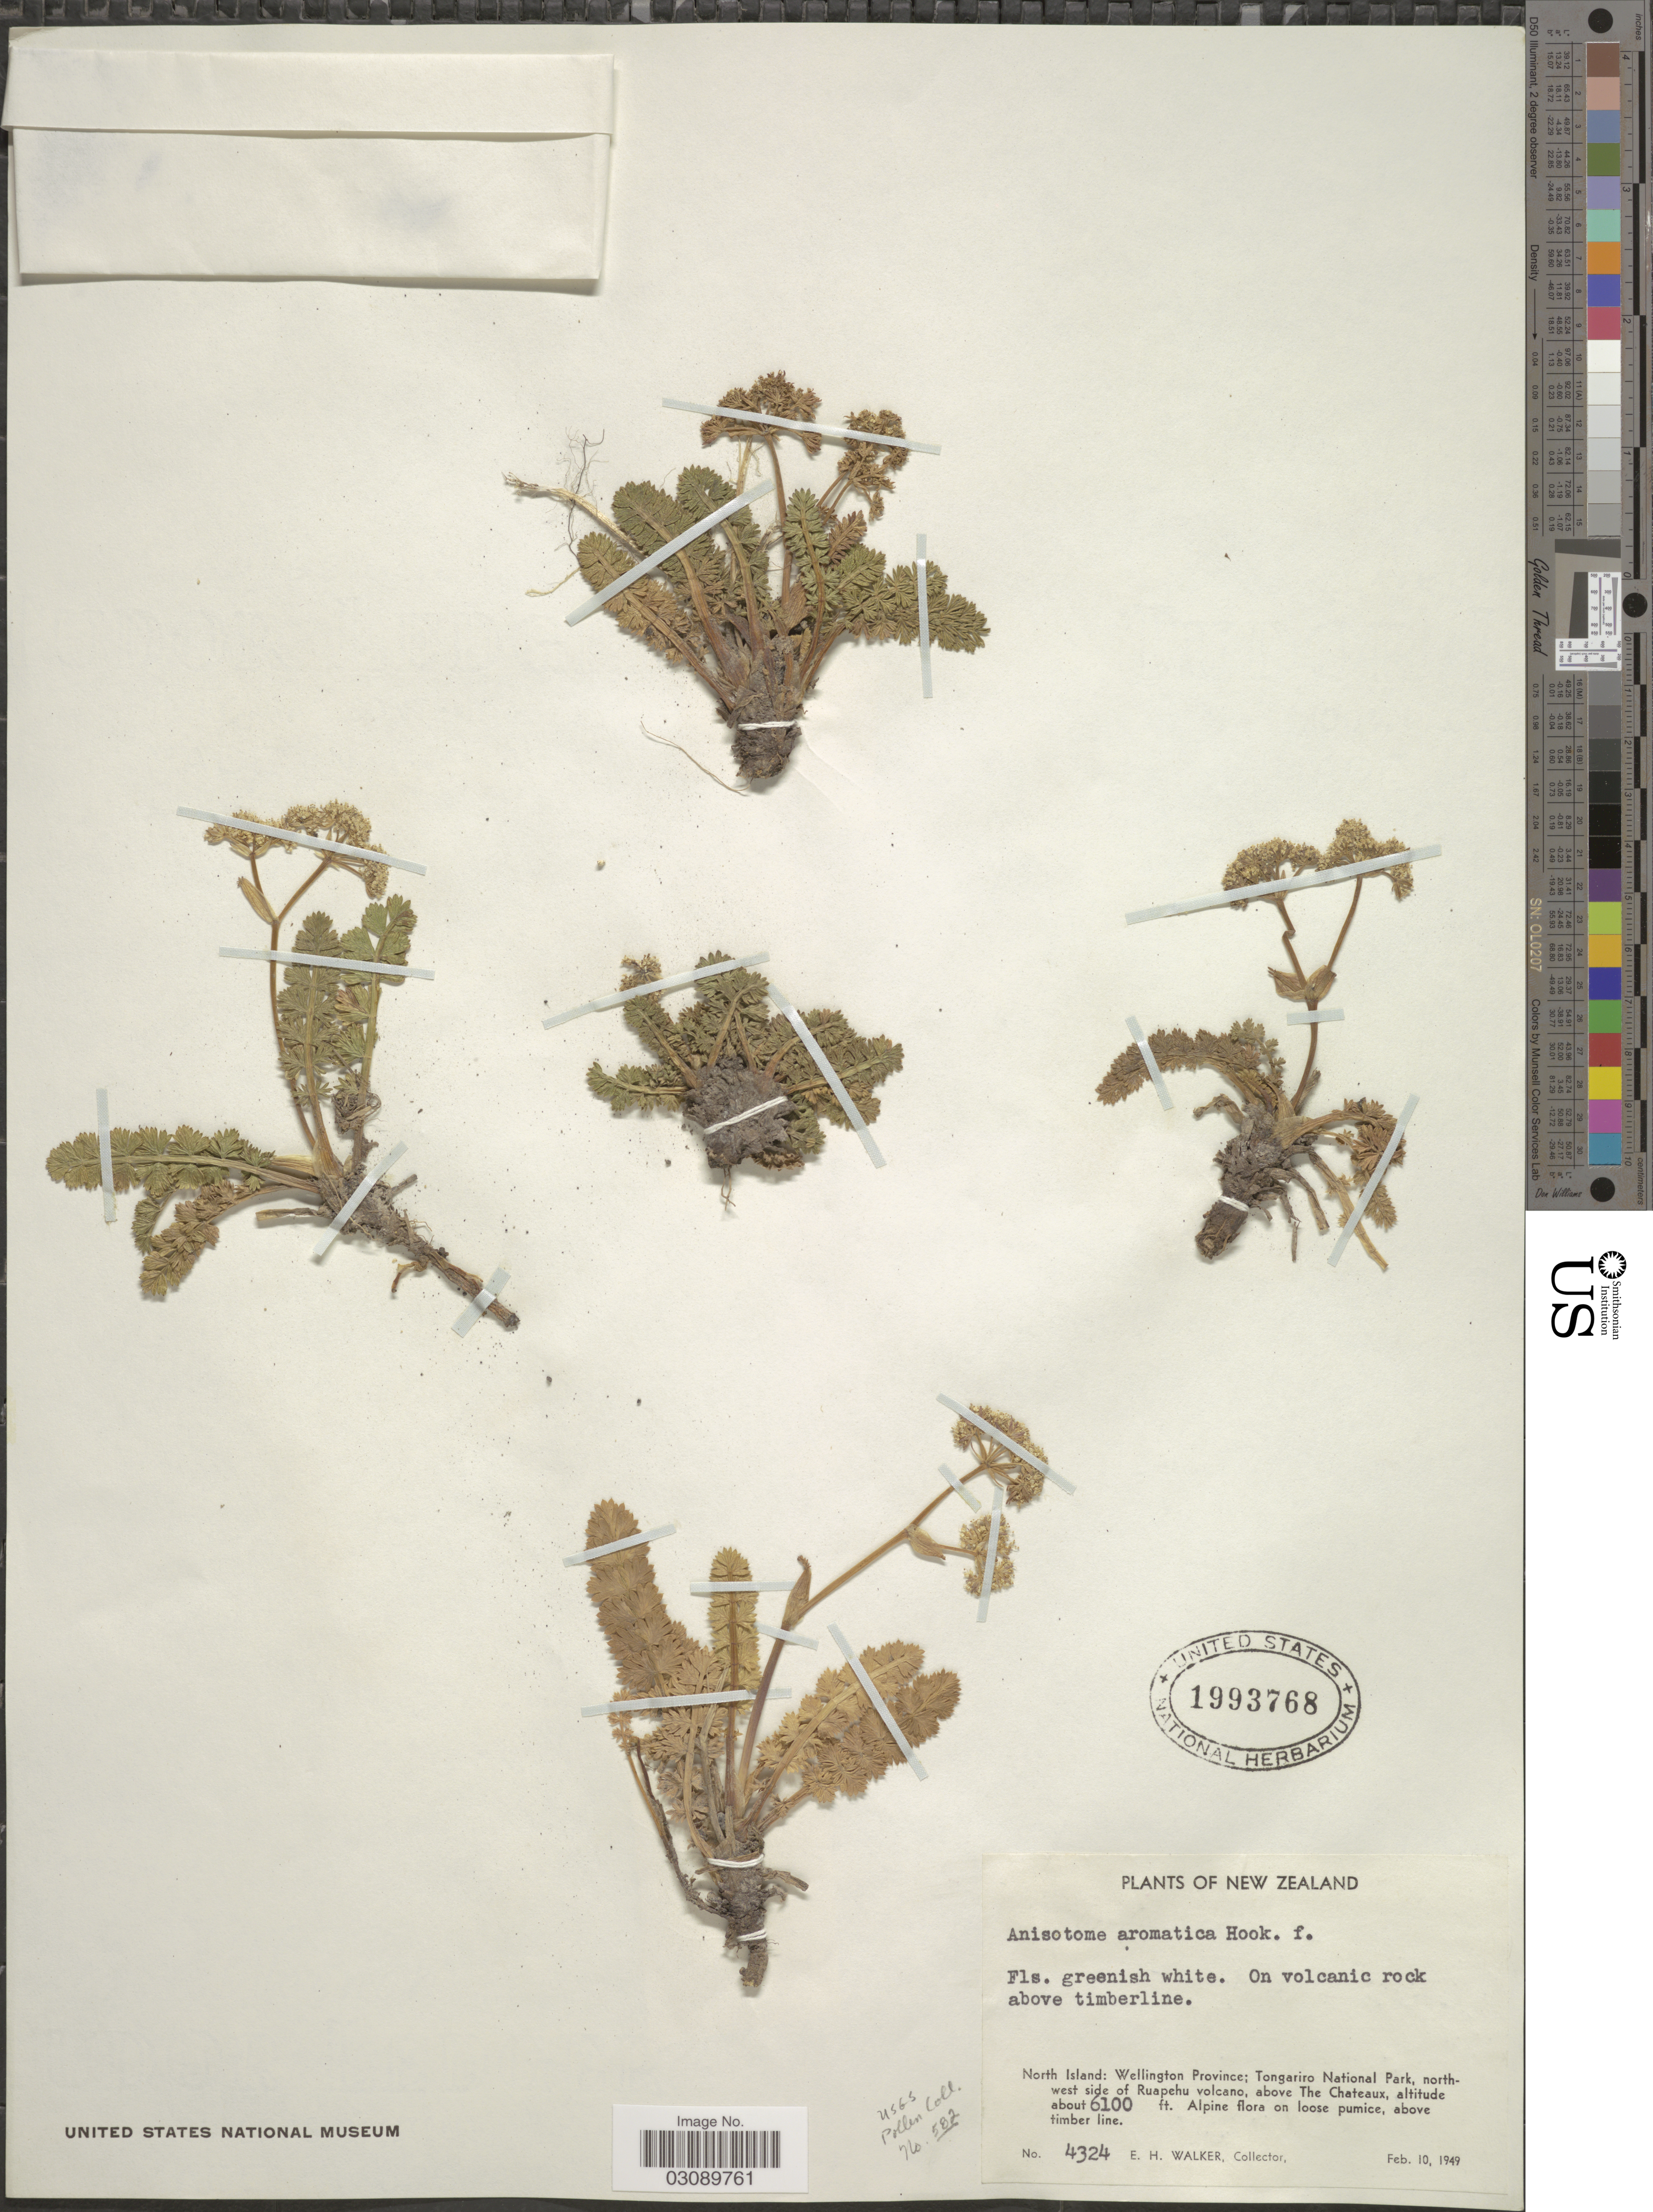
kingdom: Plantae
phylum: Tracheophyta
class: Magnoliopsida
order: Apiales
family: Apiaceae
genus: Anisotome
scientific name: Anisotome aromatica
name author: Hook. f.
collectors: E. H. Walker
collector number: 4324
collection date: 1949-02-10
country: New Zealand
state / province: Wellington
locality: North Island; Tongariro National Park, northwest side of Ruapehu volcano, above The Chateaux.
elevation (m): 1859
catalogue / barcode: US 1993768